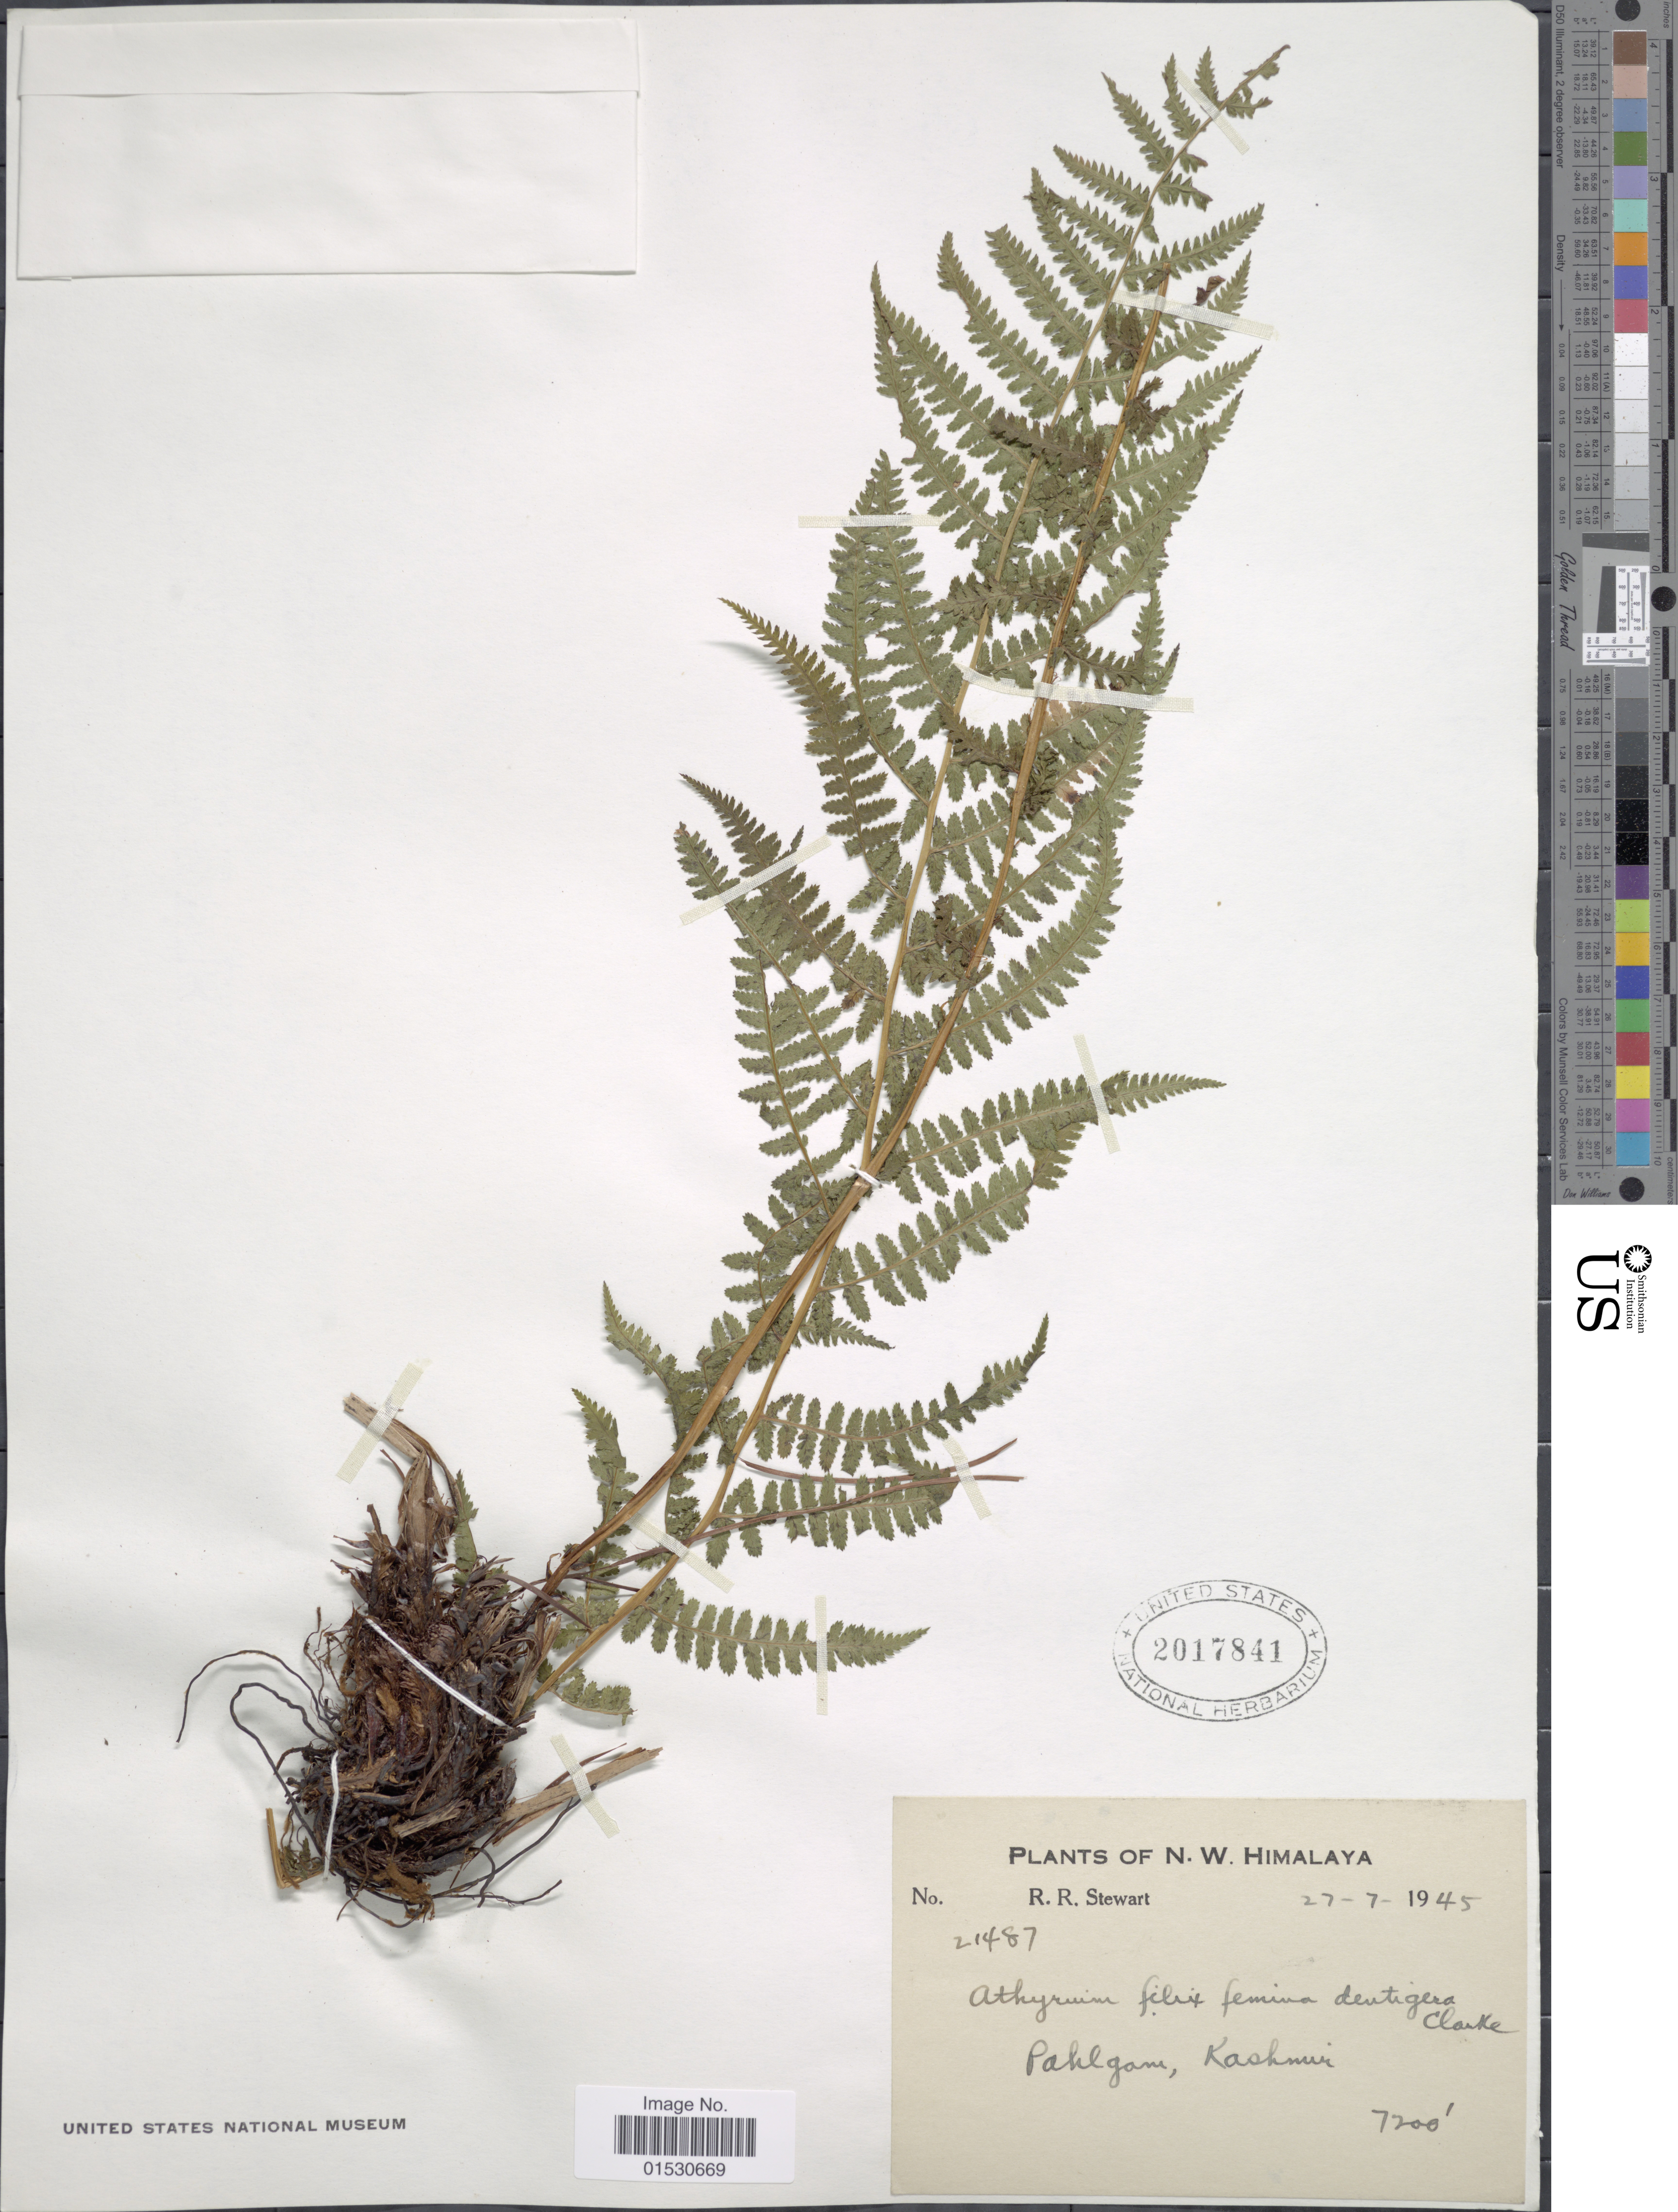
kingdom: Plantae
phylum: Tracheophyta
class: Polypodiopsida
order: Polypodiales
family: Athyriaceae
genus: Athyrium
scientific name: Athyrium filix-femina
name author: (L.) Roth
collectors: R. R. Stewart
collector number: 21487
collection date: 1945-07-27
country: India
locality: N.W. Himalaya, Pahlgan, Kashmir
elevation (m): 2195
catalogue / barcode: US 2017841